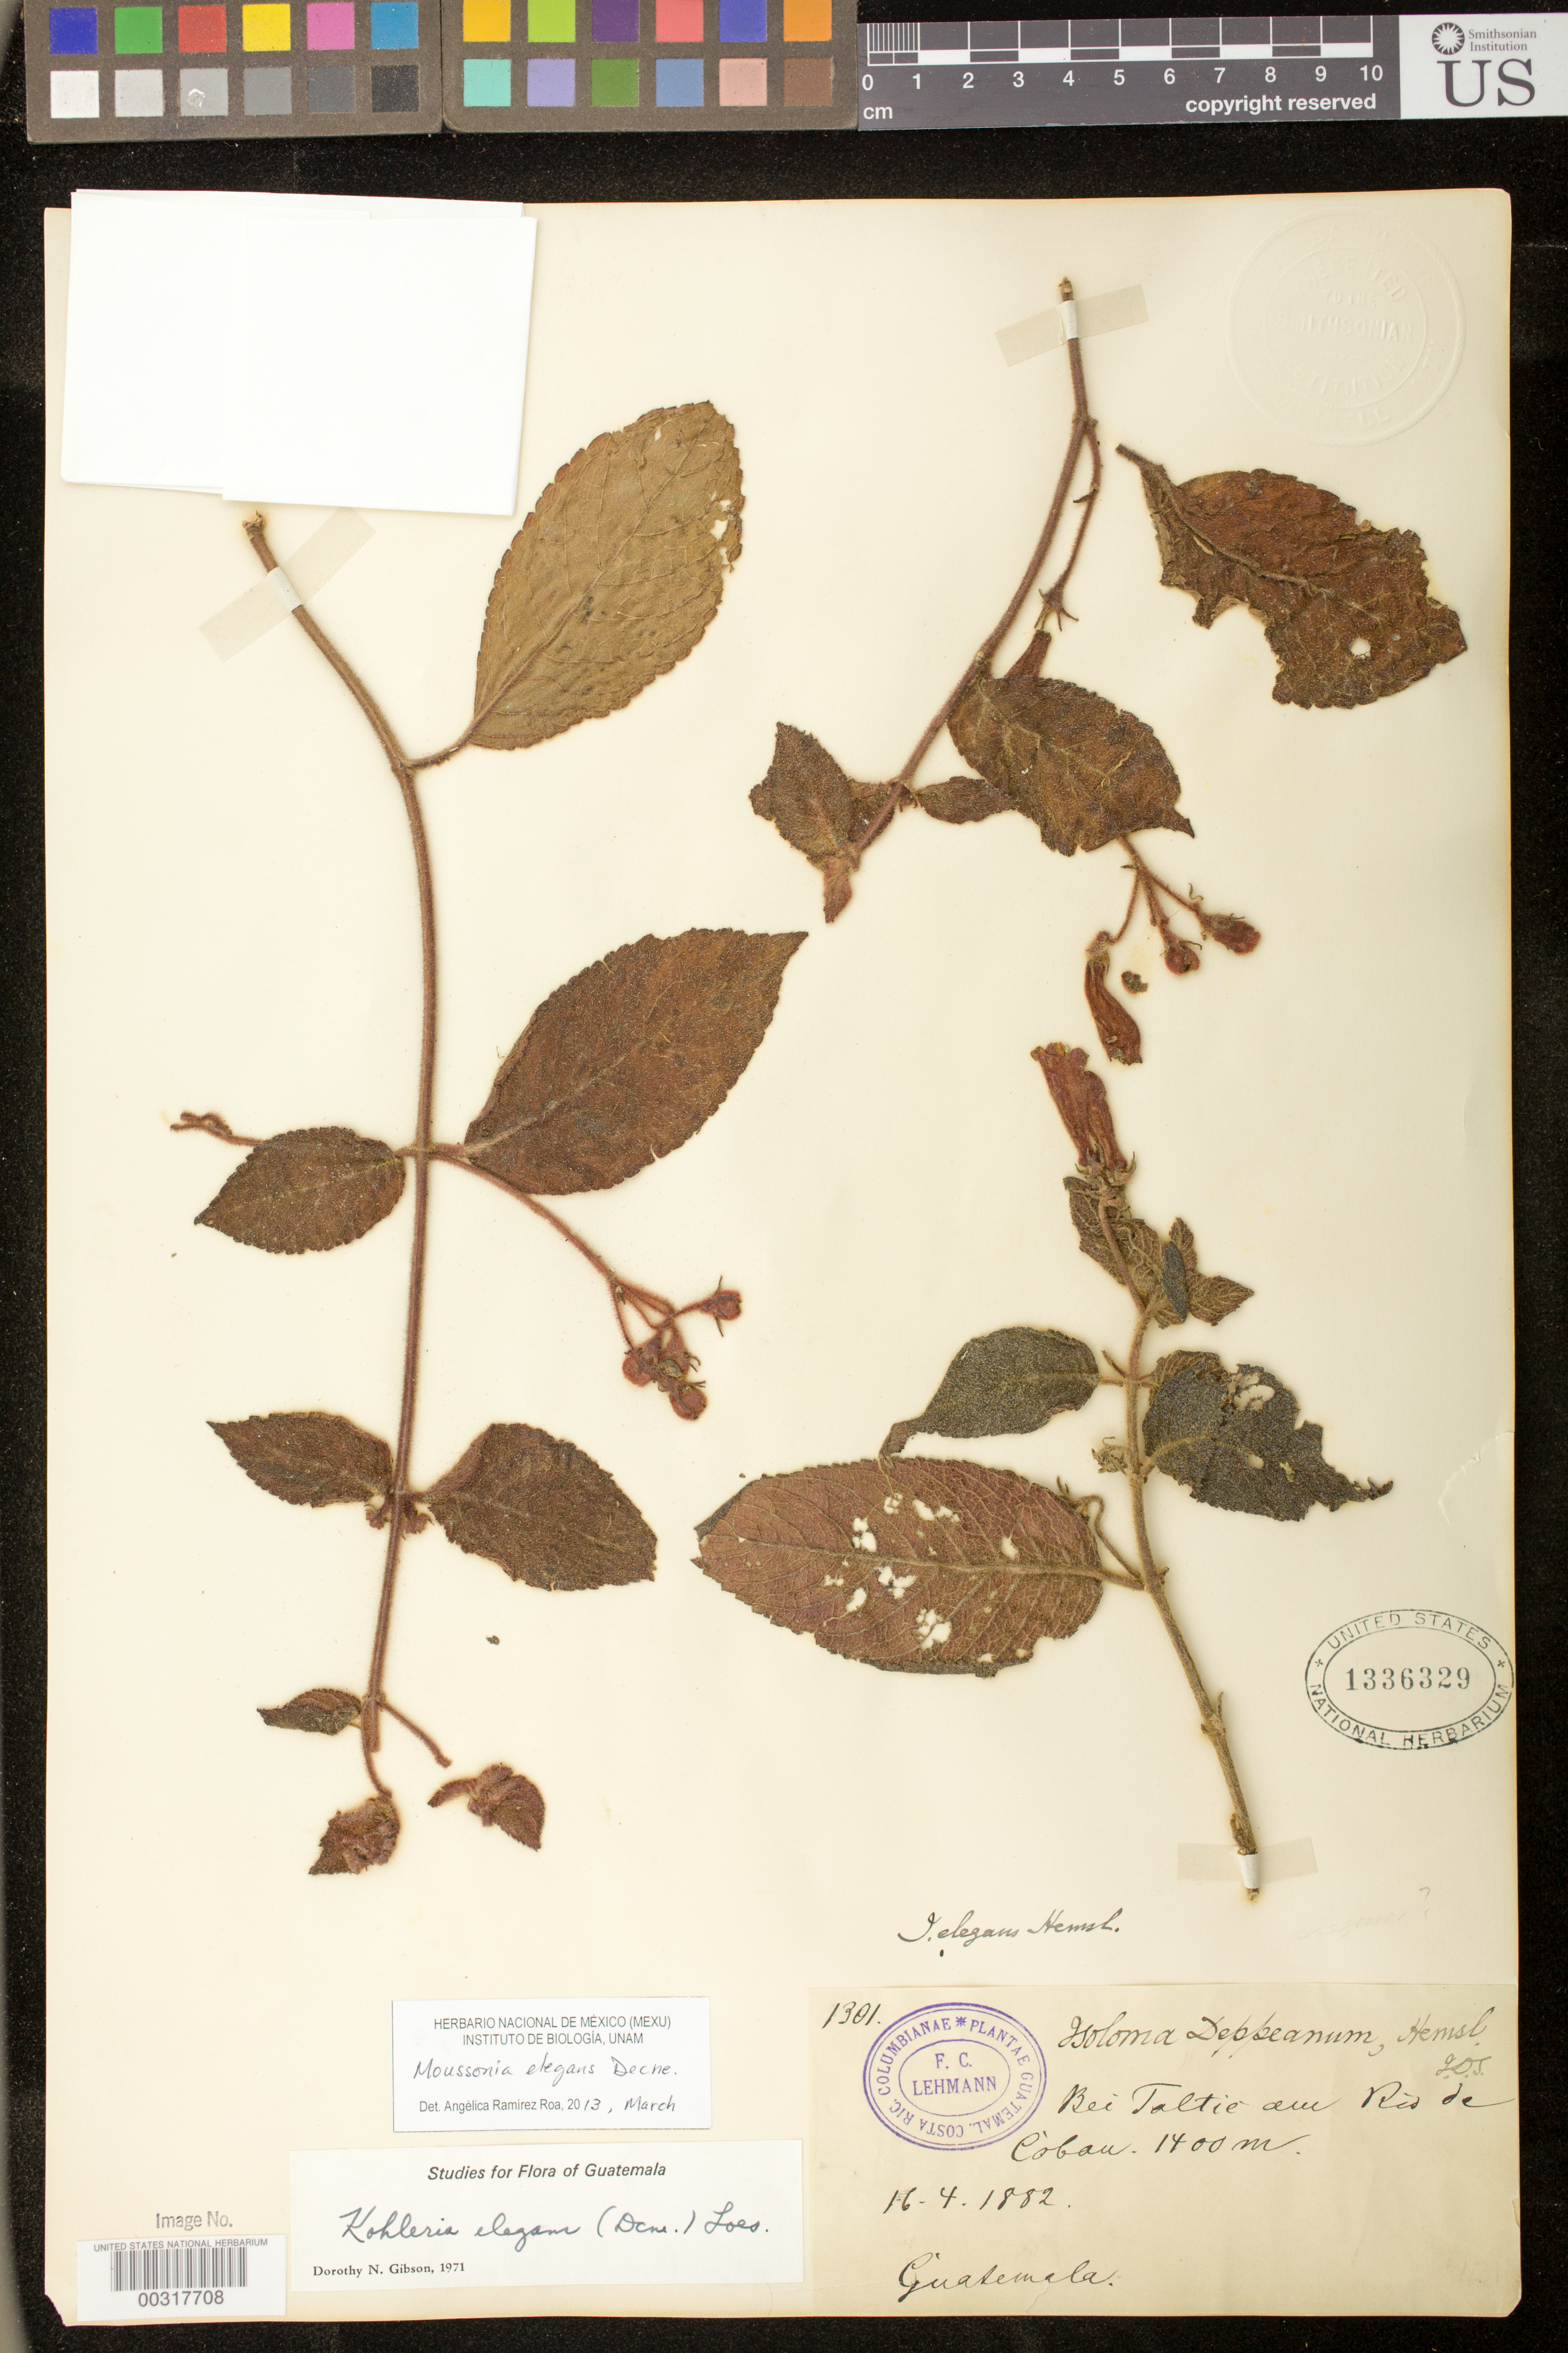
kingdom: Plantae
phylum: Tracheophyta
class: Magnoliopsida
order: Lamiales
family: Gesneriaceae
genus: Moussonia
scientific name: Moussonia elegans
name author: Decne.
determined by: Ramírez-Roa, A.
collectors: F. C. Lehmann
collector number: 1301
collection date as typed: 16 Apr 1882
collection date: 1882-04-16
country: Guatemala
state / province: Alta Verapaz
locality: By Taltie on Rio Coban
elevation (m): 1400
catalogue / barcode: US 1336329